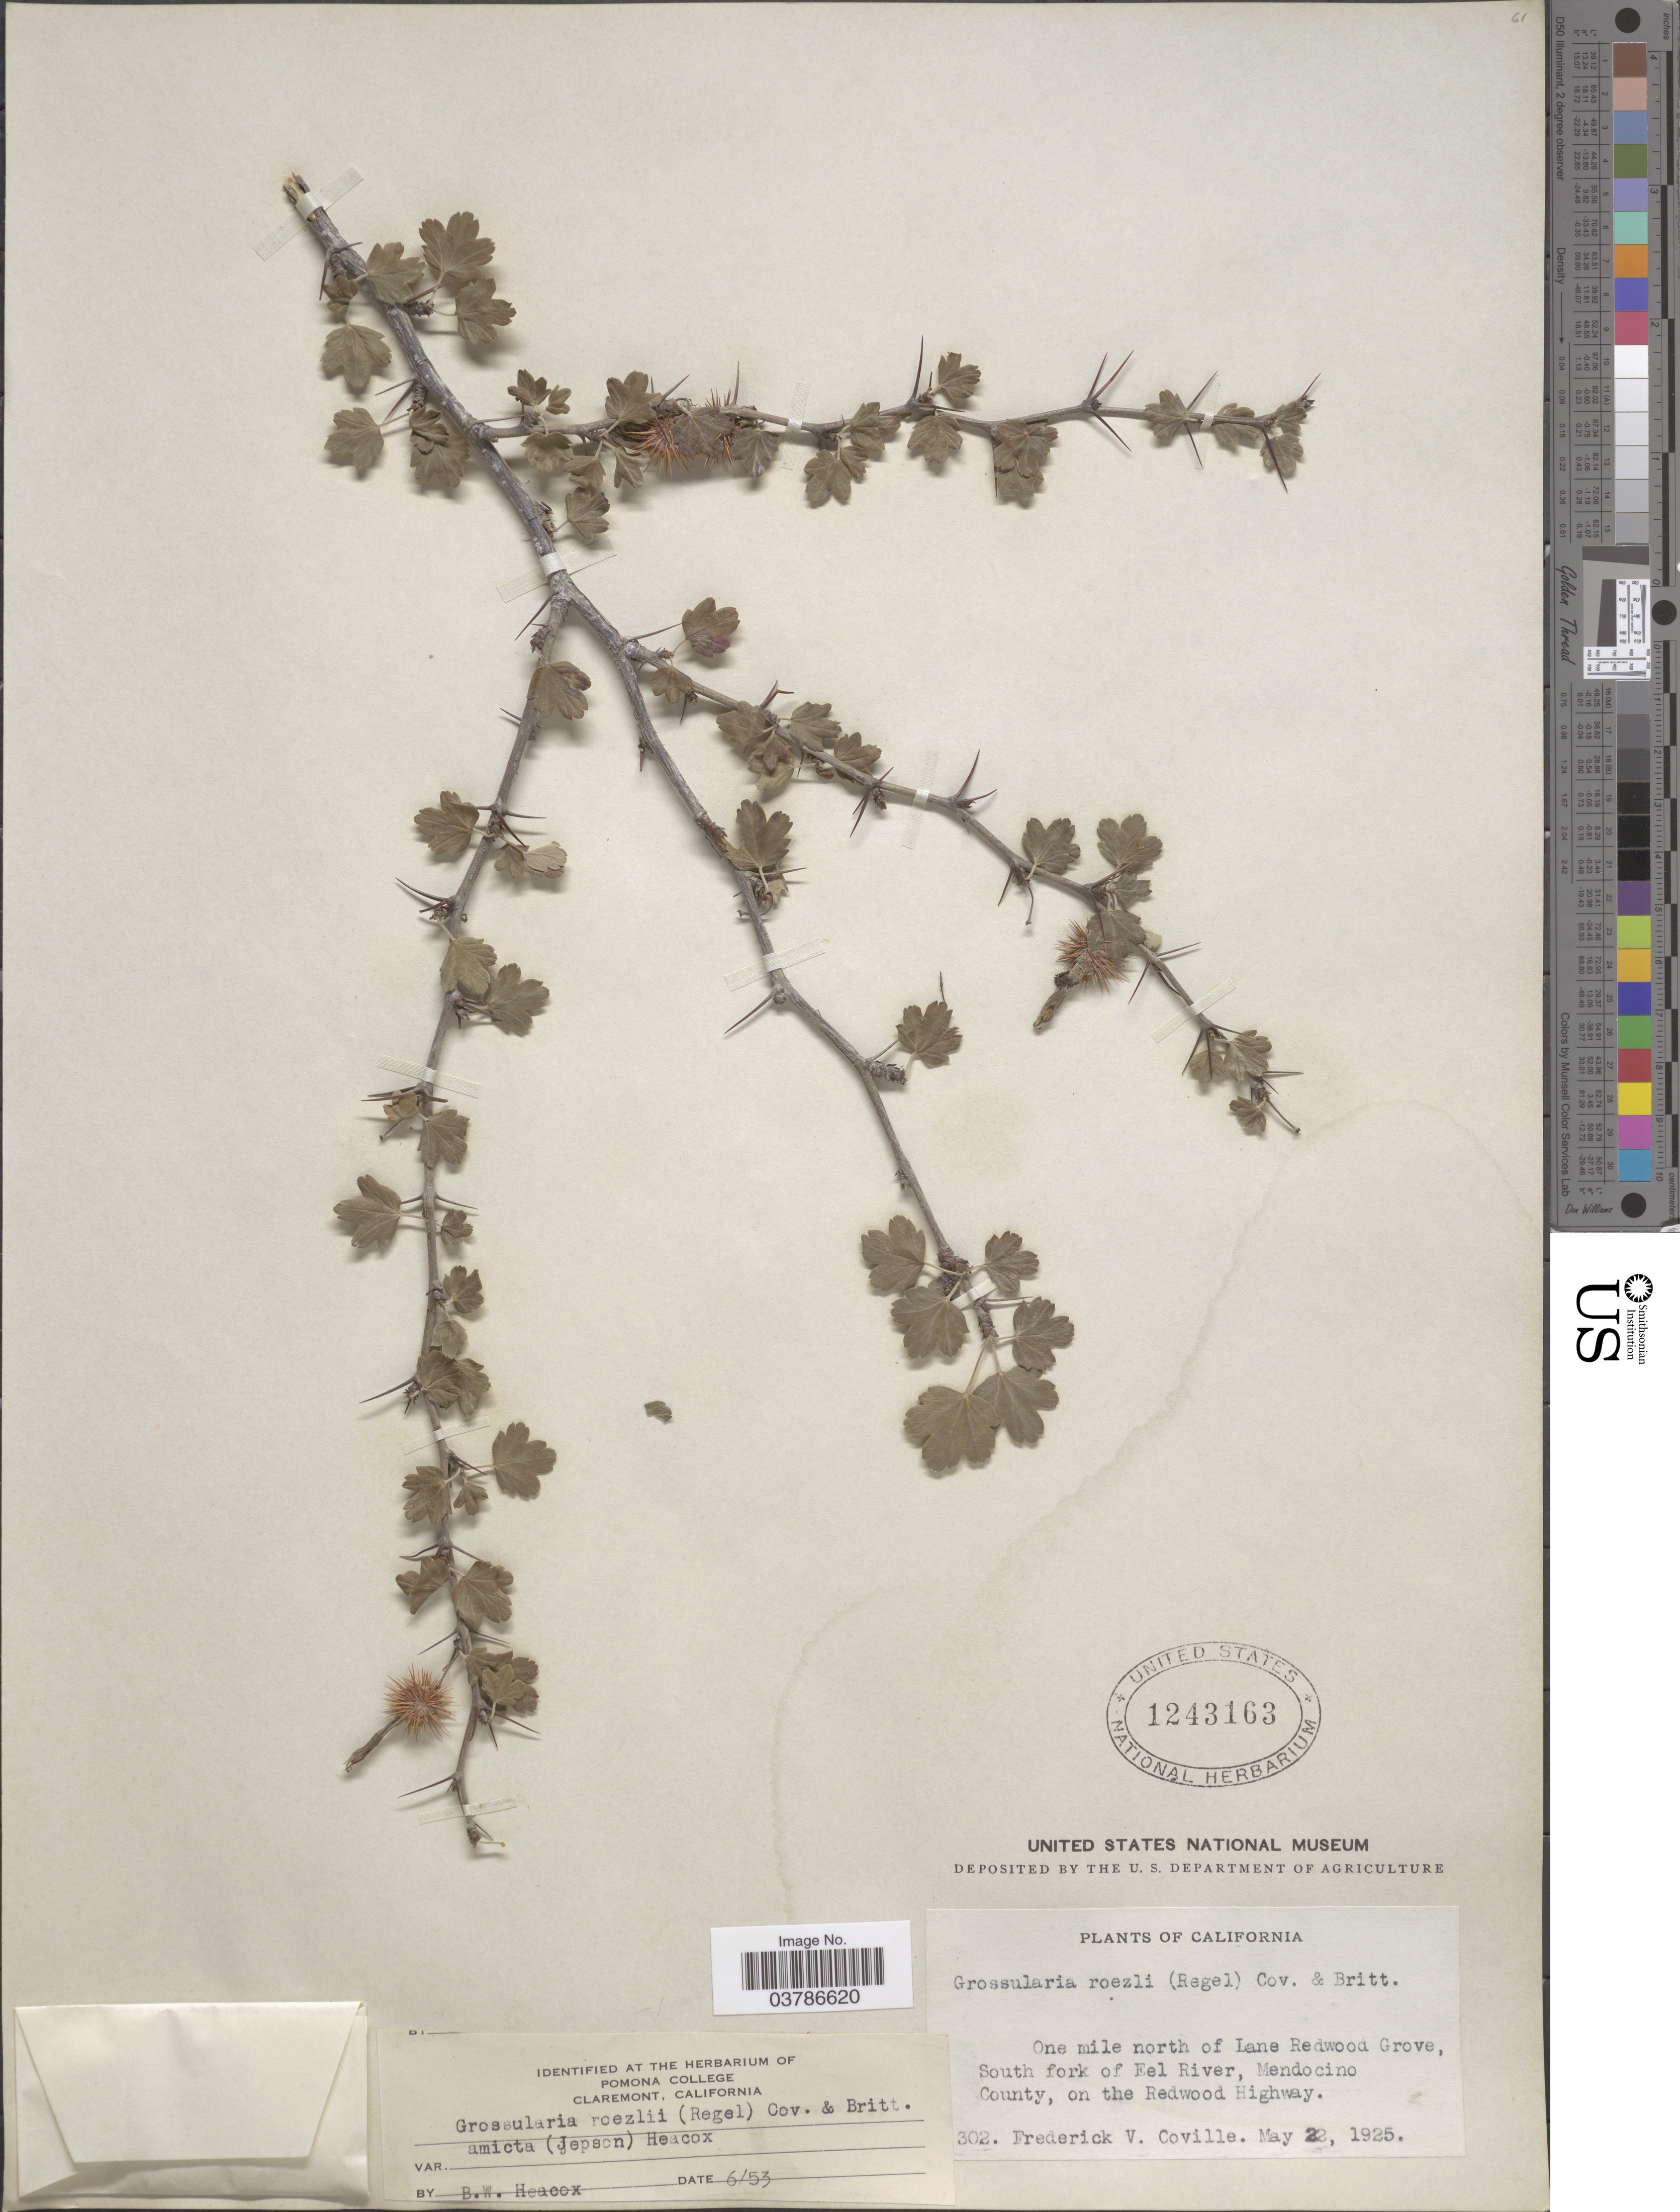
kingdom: Plantae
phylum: Tracheophyta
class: Magnoliopsida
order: Saxifragales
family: Grossulariaceae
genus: Ribes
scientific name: Ribes roezlii var. amictum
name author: (Greene) Jeps.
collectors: F. V. Coville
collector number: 302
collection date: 1925-05-22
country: United States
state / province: California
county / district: Mendocino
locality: One mile north of Lane Redwood Grove, South fork of Eel River, Mendocino County, on the Redwood Highway.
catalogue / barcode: US 1243163